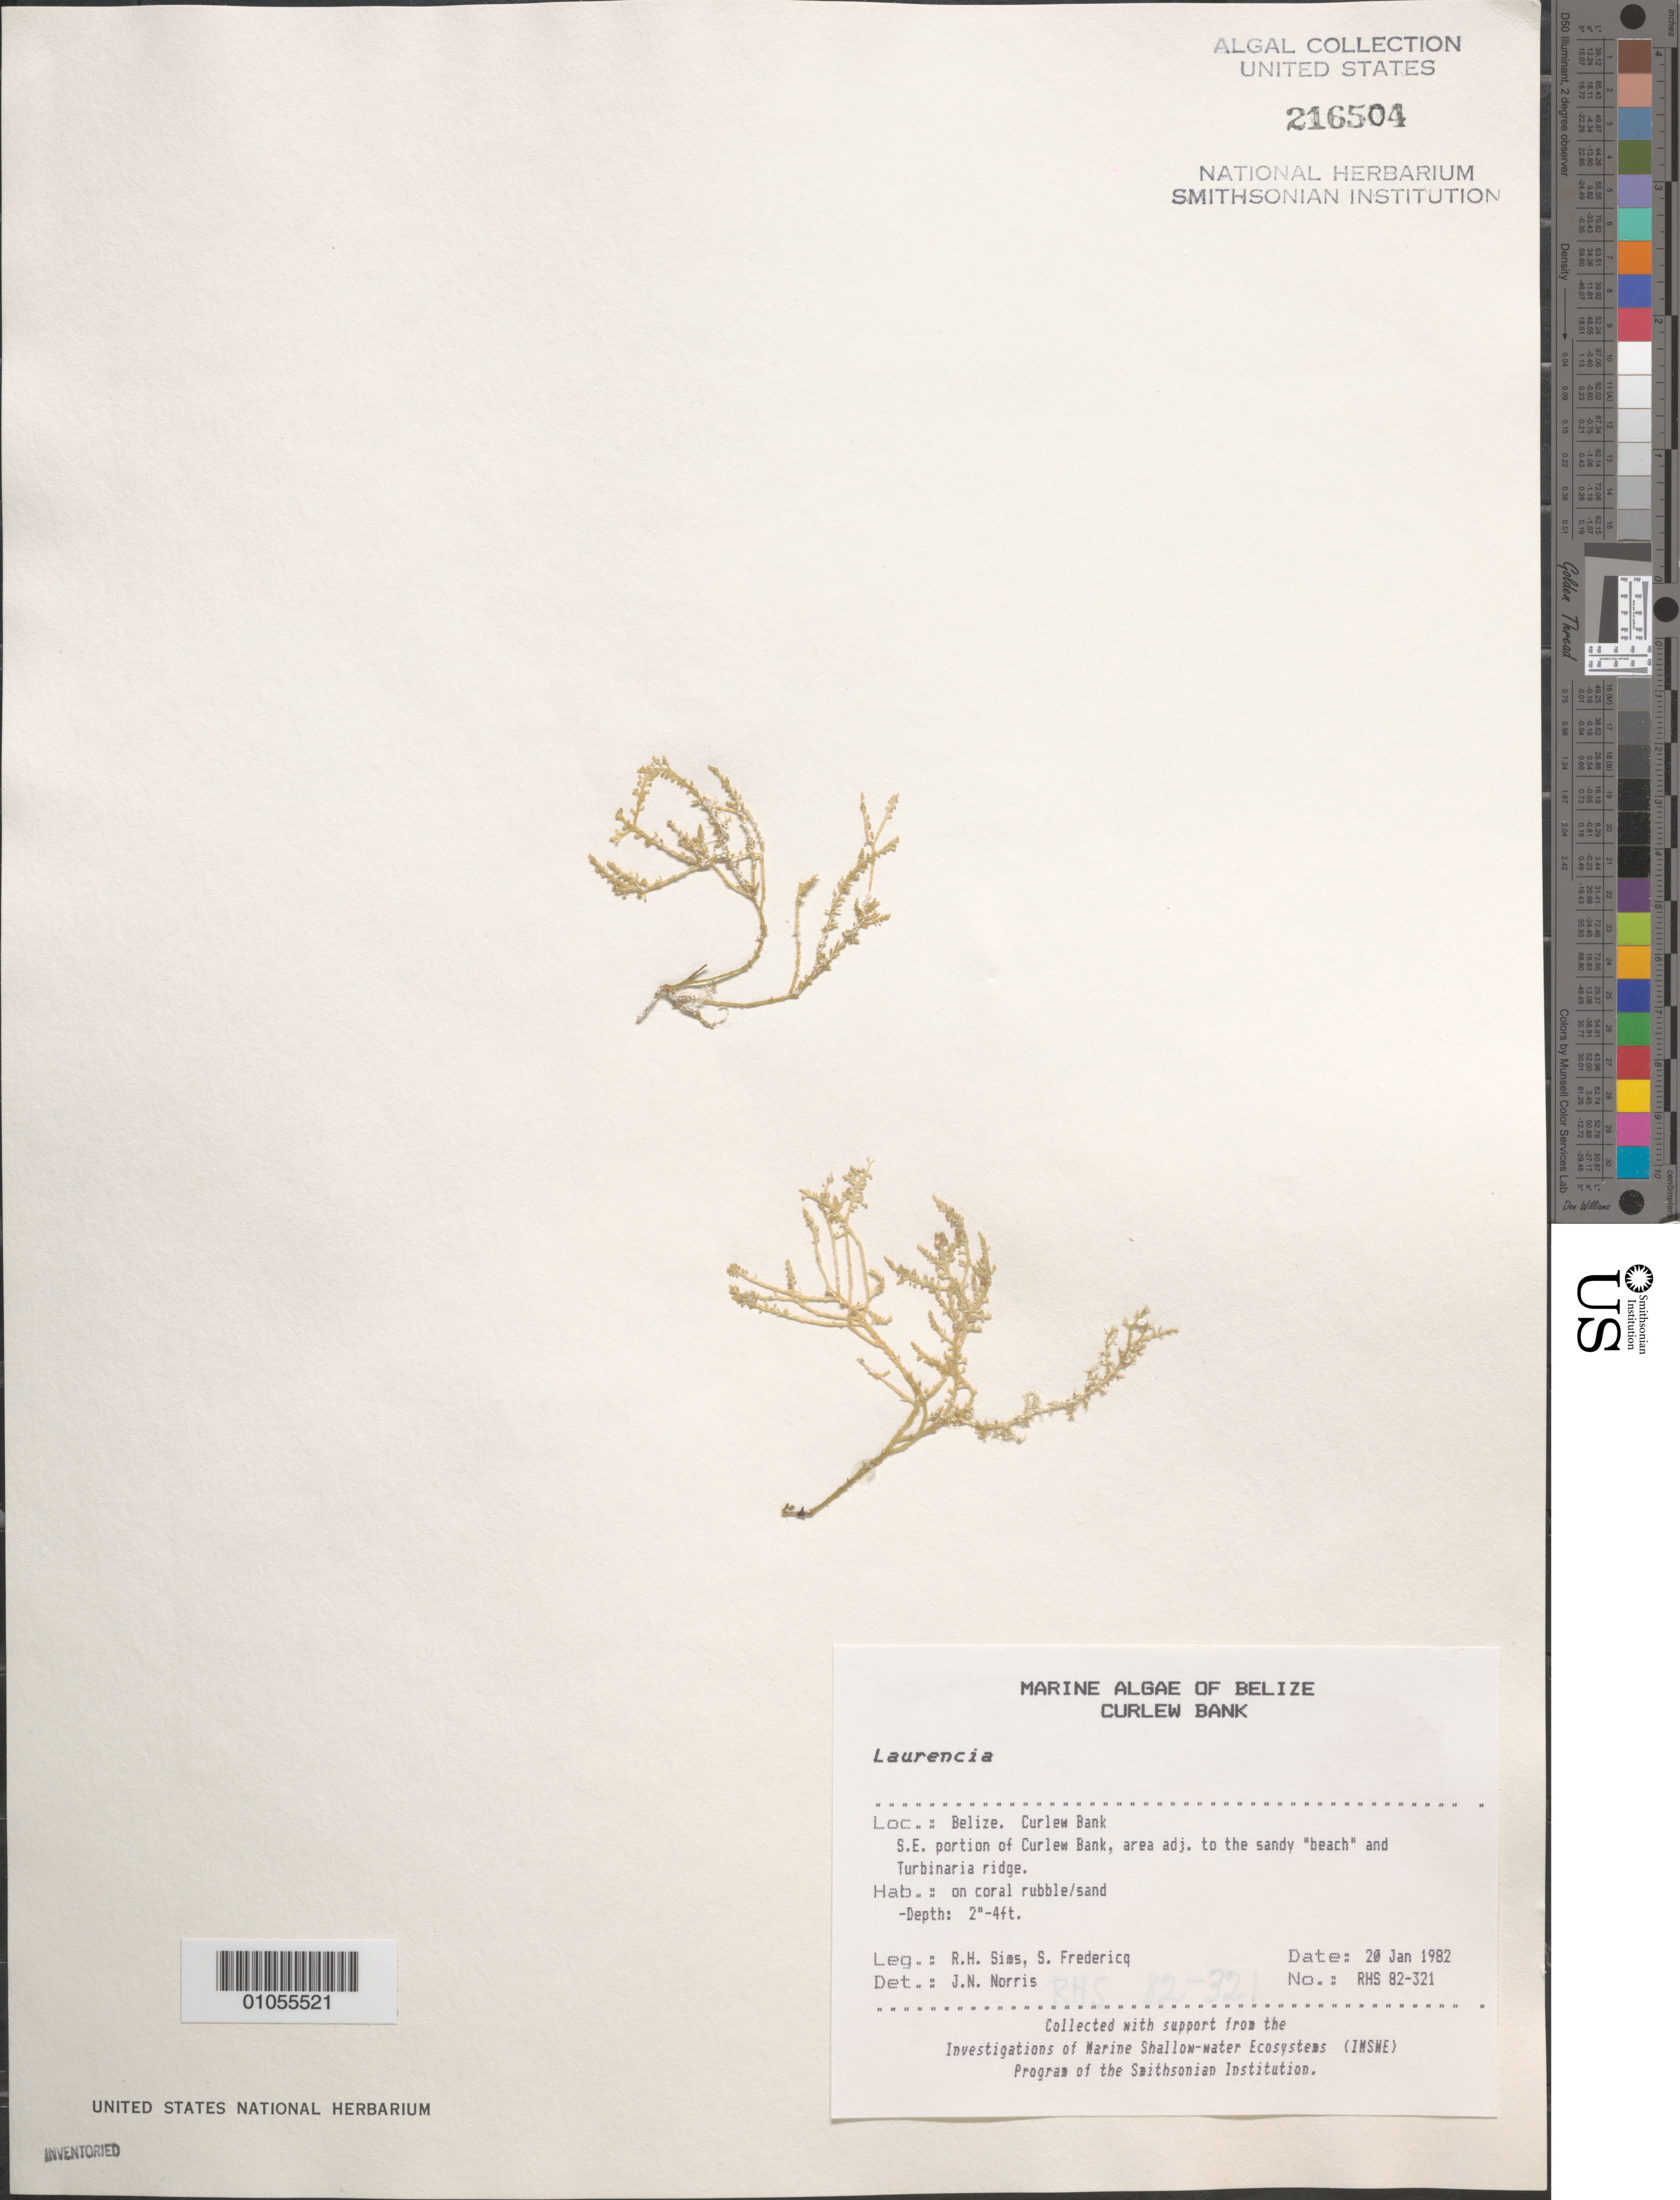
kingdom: Plantae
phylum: Rhodophyta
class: Florideophyceae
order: Ceramiales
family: Rhodomelaceae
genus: Laurencia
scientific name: Laurencia sp.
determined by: Norris, James N.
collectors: R. H. Sims & S. Fredericq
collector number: RHS 82-321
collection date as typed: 20 Jan 1982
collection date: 1982-01-20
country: Belize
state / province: Stann Creek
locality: Curlew Bank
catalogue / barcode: US 216504